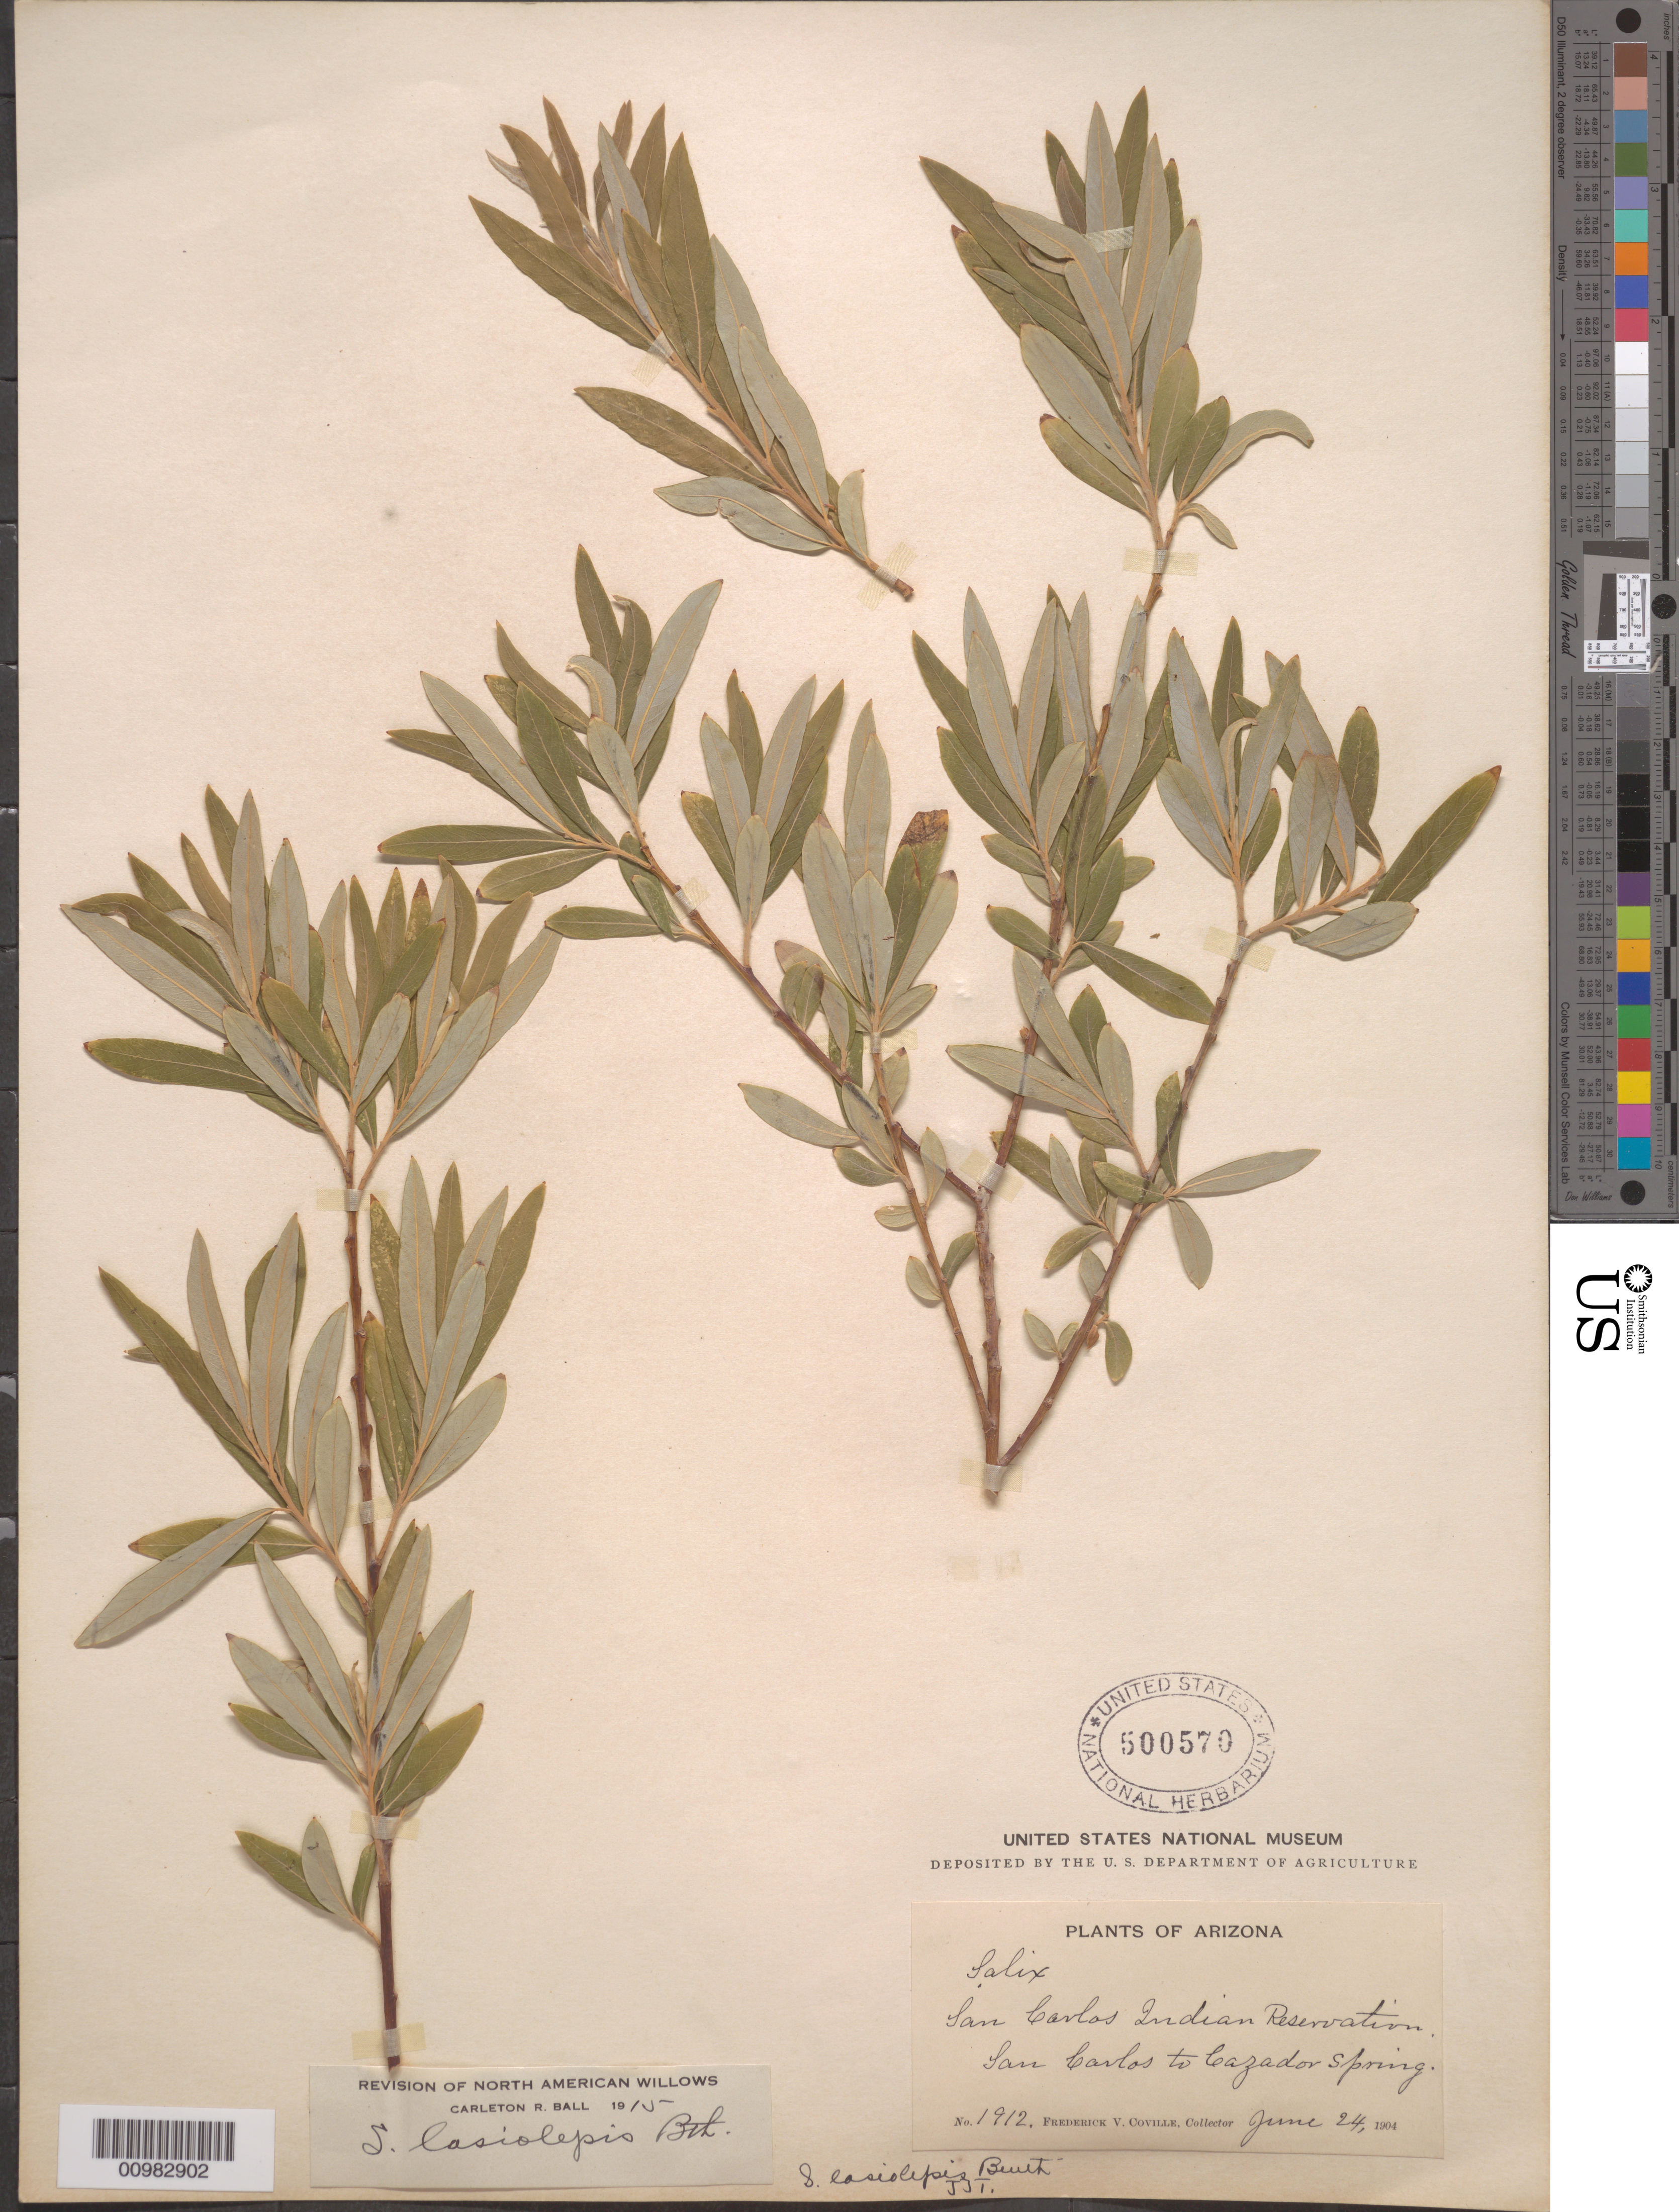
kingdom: Plantae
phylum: Tracheophyta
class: Magnoliopsida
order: Malpighiales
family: Salicaceae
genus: Salix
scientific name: Salix lasiolepis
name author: Benth.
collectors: F. V. Coville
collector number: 1912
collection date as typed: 24 Jun 1904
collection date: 1904-06-24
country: United States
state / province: Arizona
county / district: Gila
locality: San Carlos Indian Reservation. San Carlos to Cazador Spring.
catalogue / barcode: US 500579